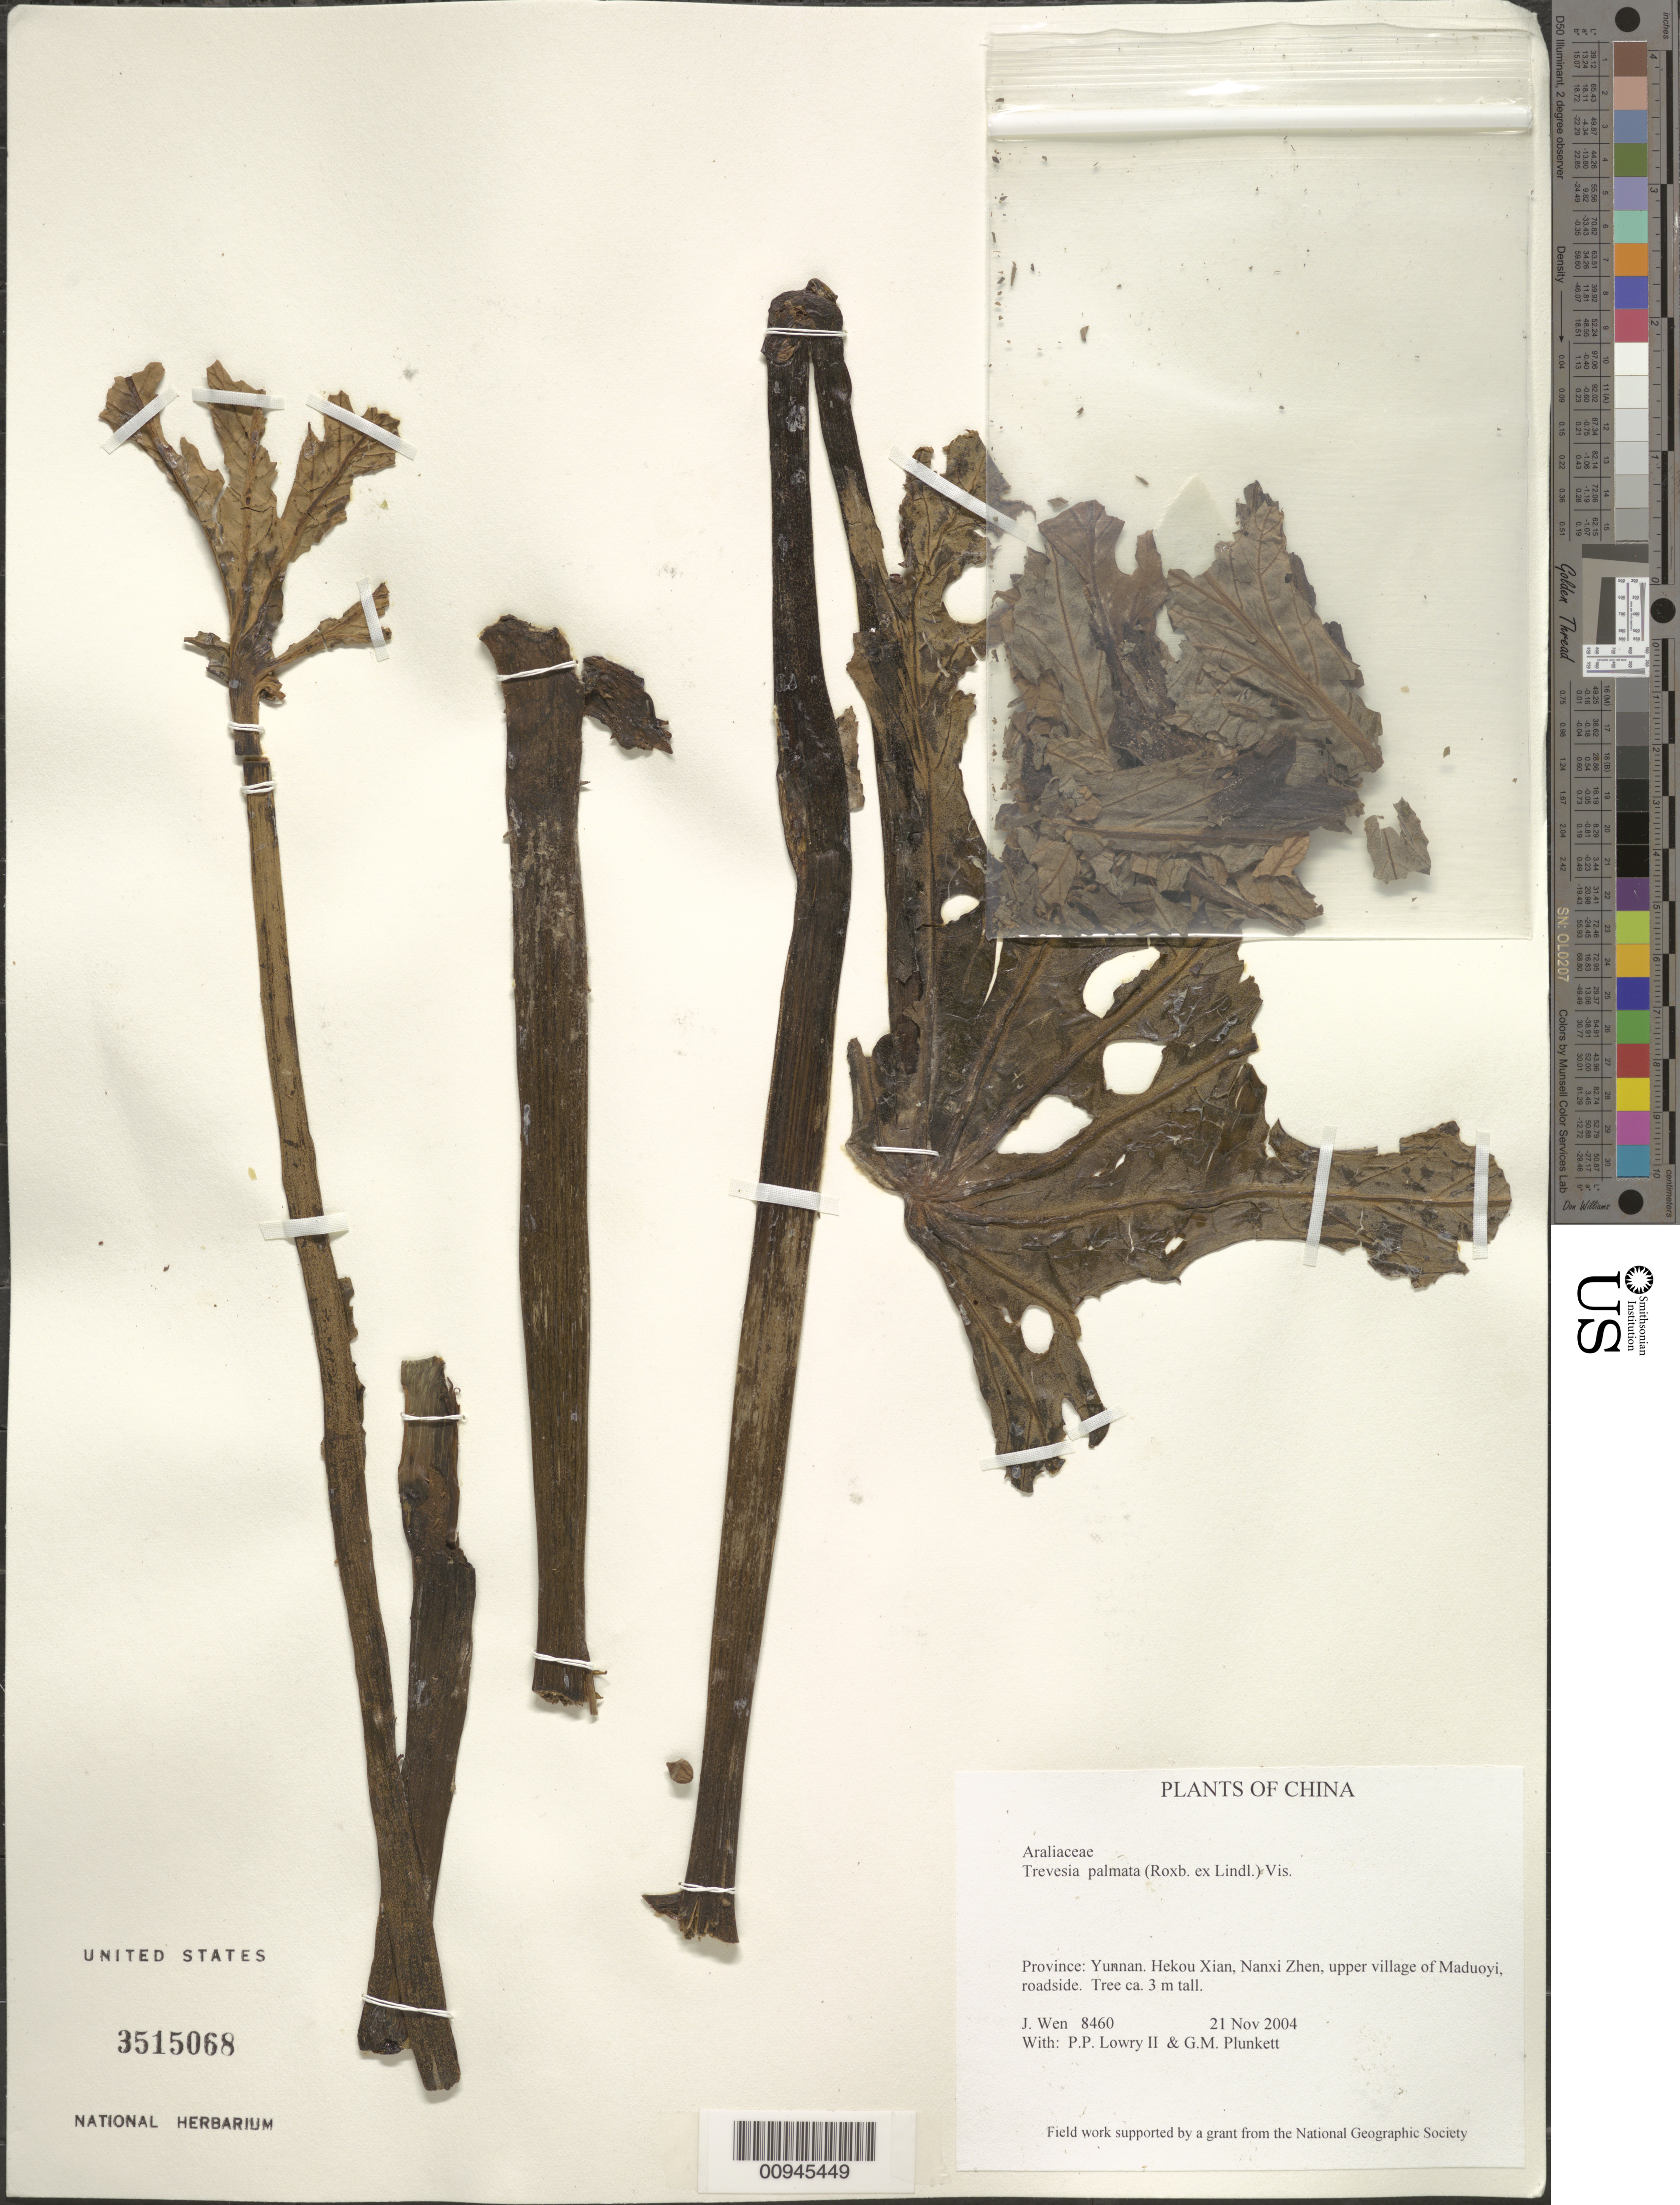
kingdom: Plantae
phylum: Tracheophyta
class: Magnoliopsida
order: Apiales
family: Araliaceae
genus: Trevesia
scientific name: Trevesia palmata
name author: (Roxb. ex Lindl.)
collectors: J. Wen, P. P. Lowry & G. M. Plunkett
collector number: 8460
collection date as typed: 21 Nov 2004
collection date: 2004-11-21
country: China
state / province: Yunnan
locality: Hekou Xian, Nanxi Zhen, upper village of Maduoyi, roadside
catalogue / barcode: US 3515068